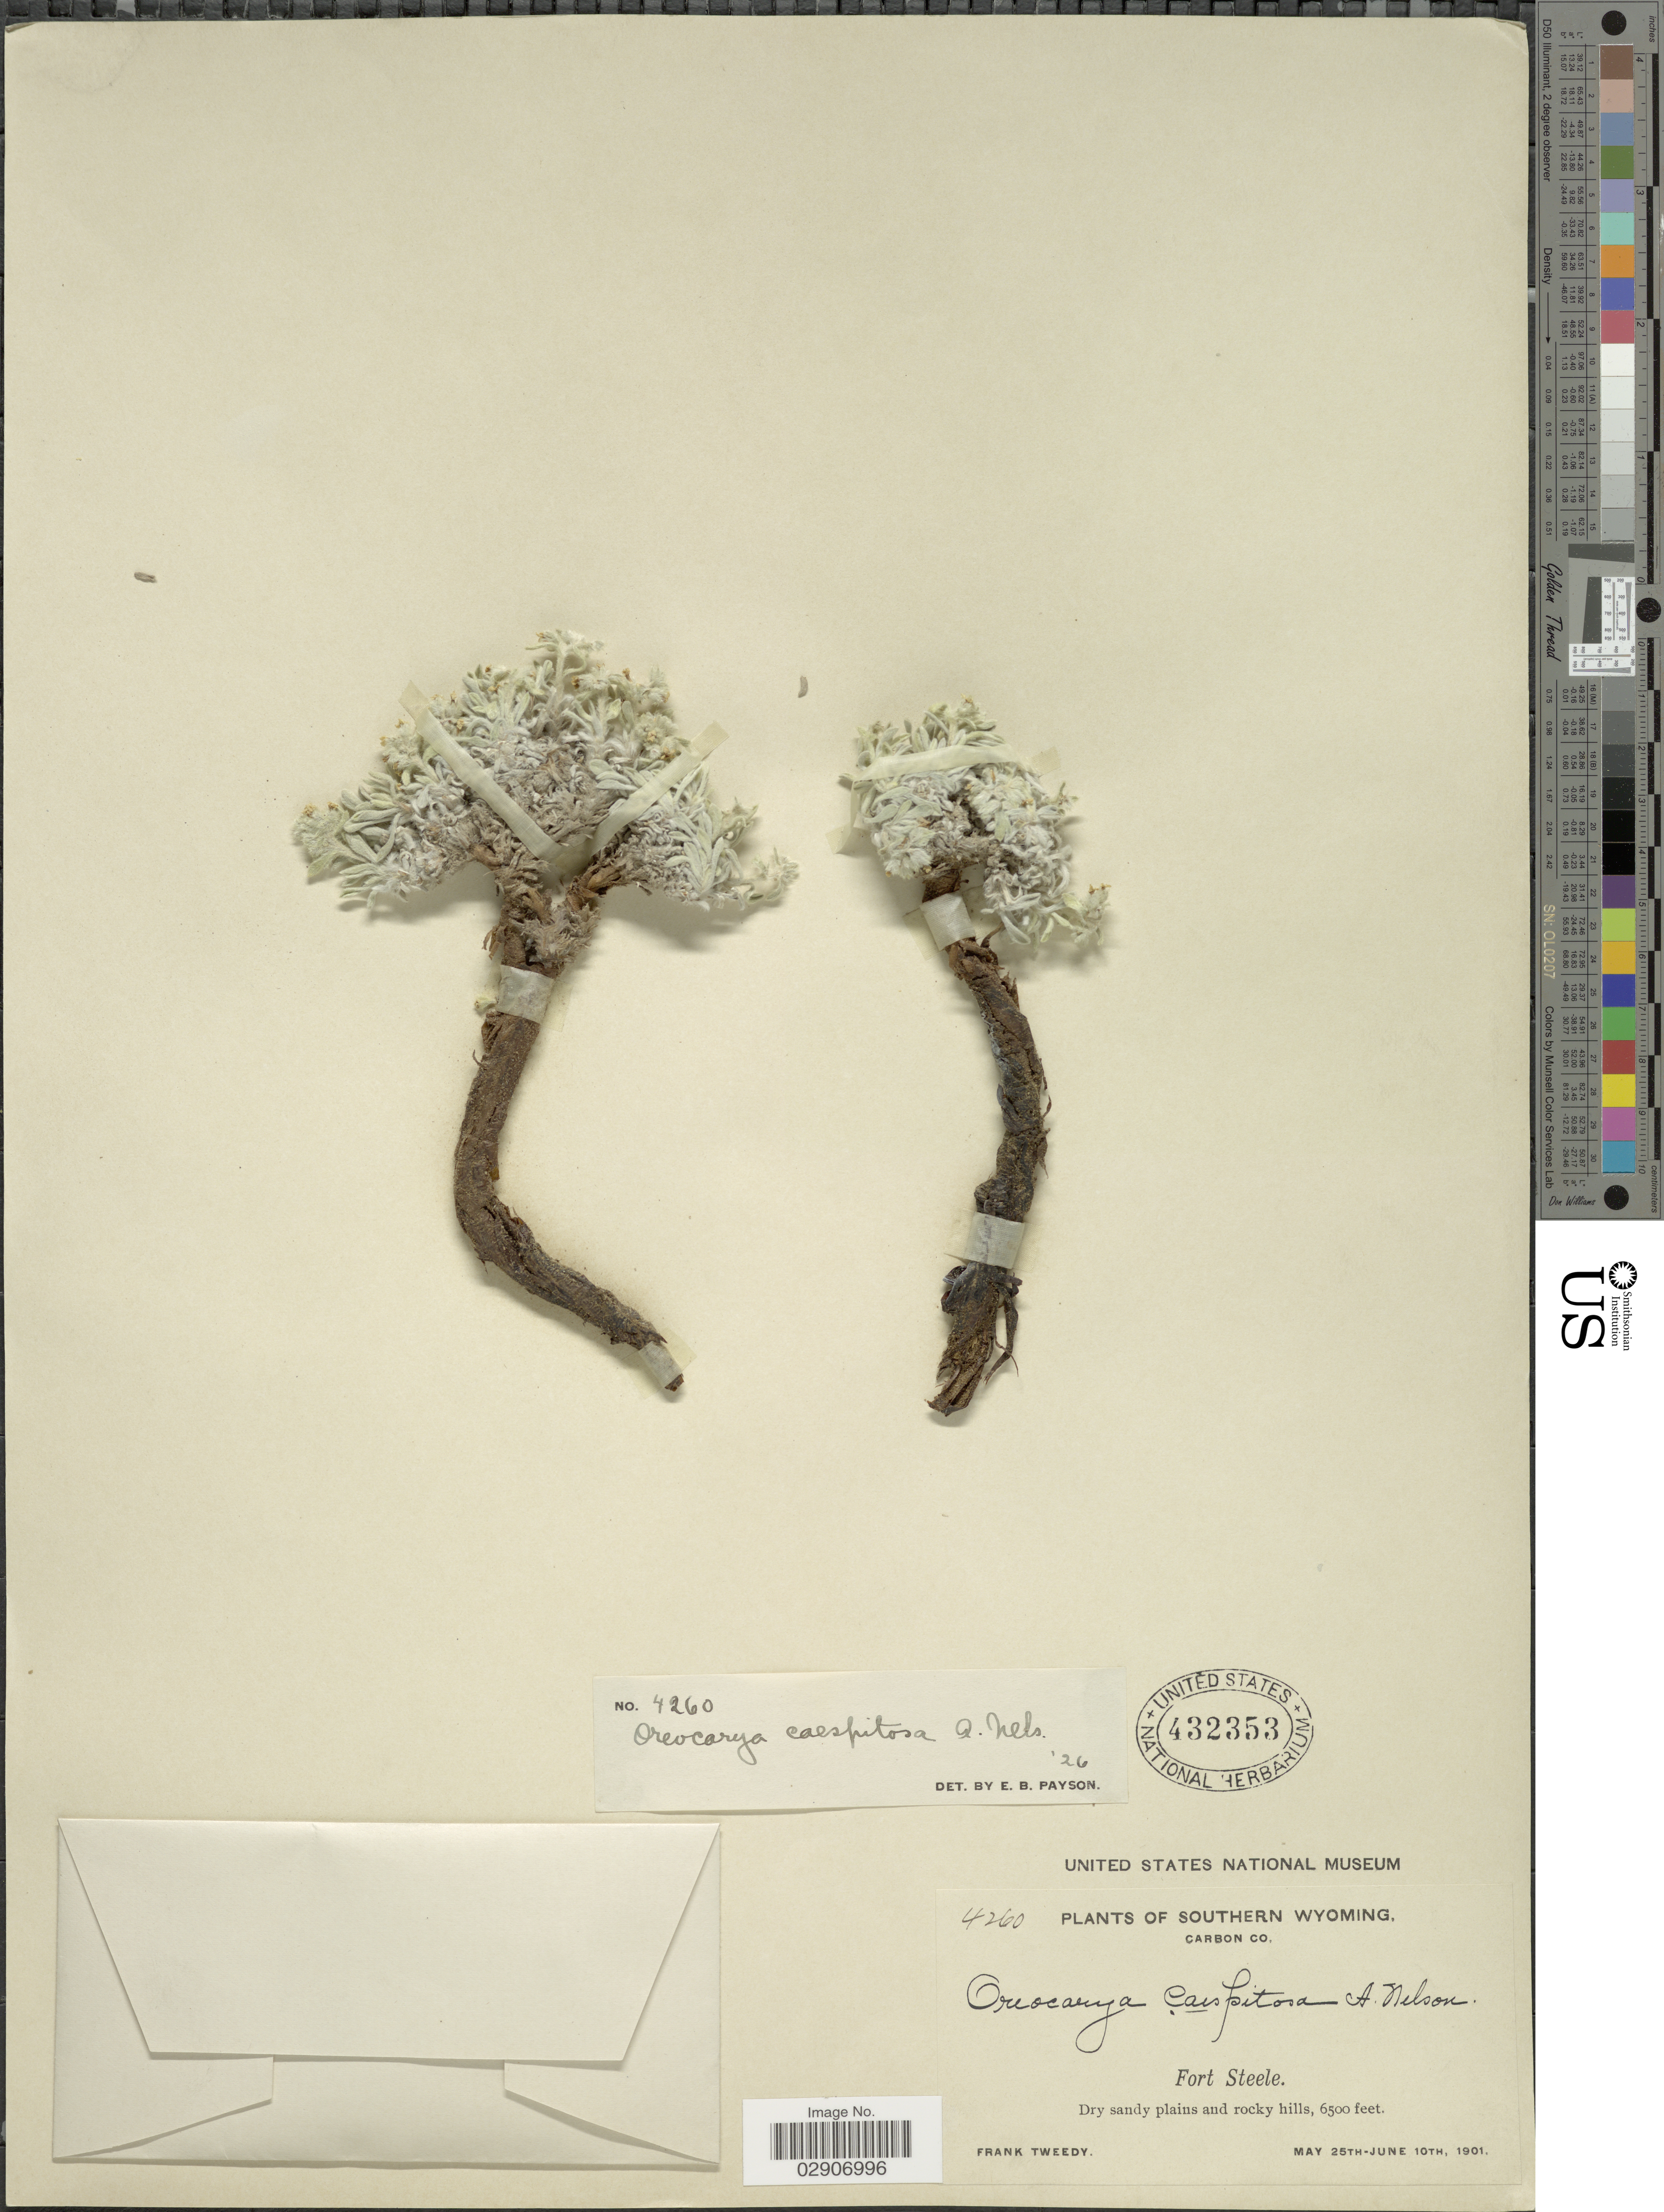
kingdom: Plantae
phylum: Tracheophyta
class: Magnoliopsida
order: Boraginales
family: Boraginaceae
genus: Cryptantha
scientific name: Cryptantha caespitosa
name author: (A. Nelson) Payson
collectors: F. Tweedy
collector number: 4260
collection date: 1901-05-25/1901-06-10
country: United States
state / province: Wyoming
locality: Southern Wyoming. Carbon Co. Fort Steel. Dry sandy plains and rocky hills.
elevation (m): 1981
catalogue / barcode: US 432353